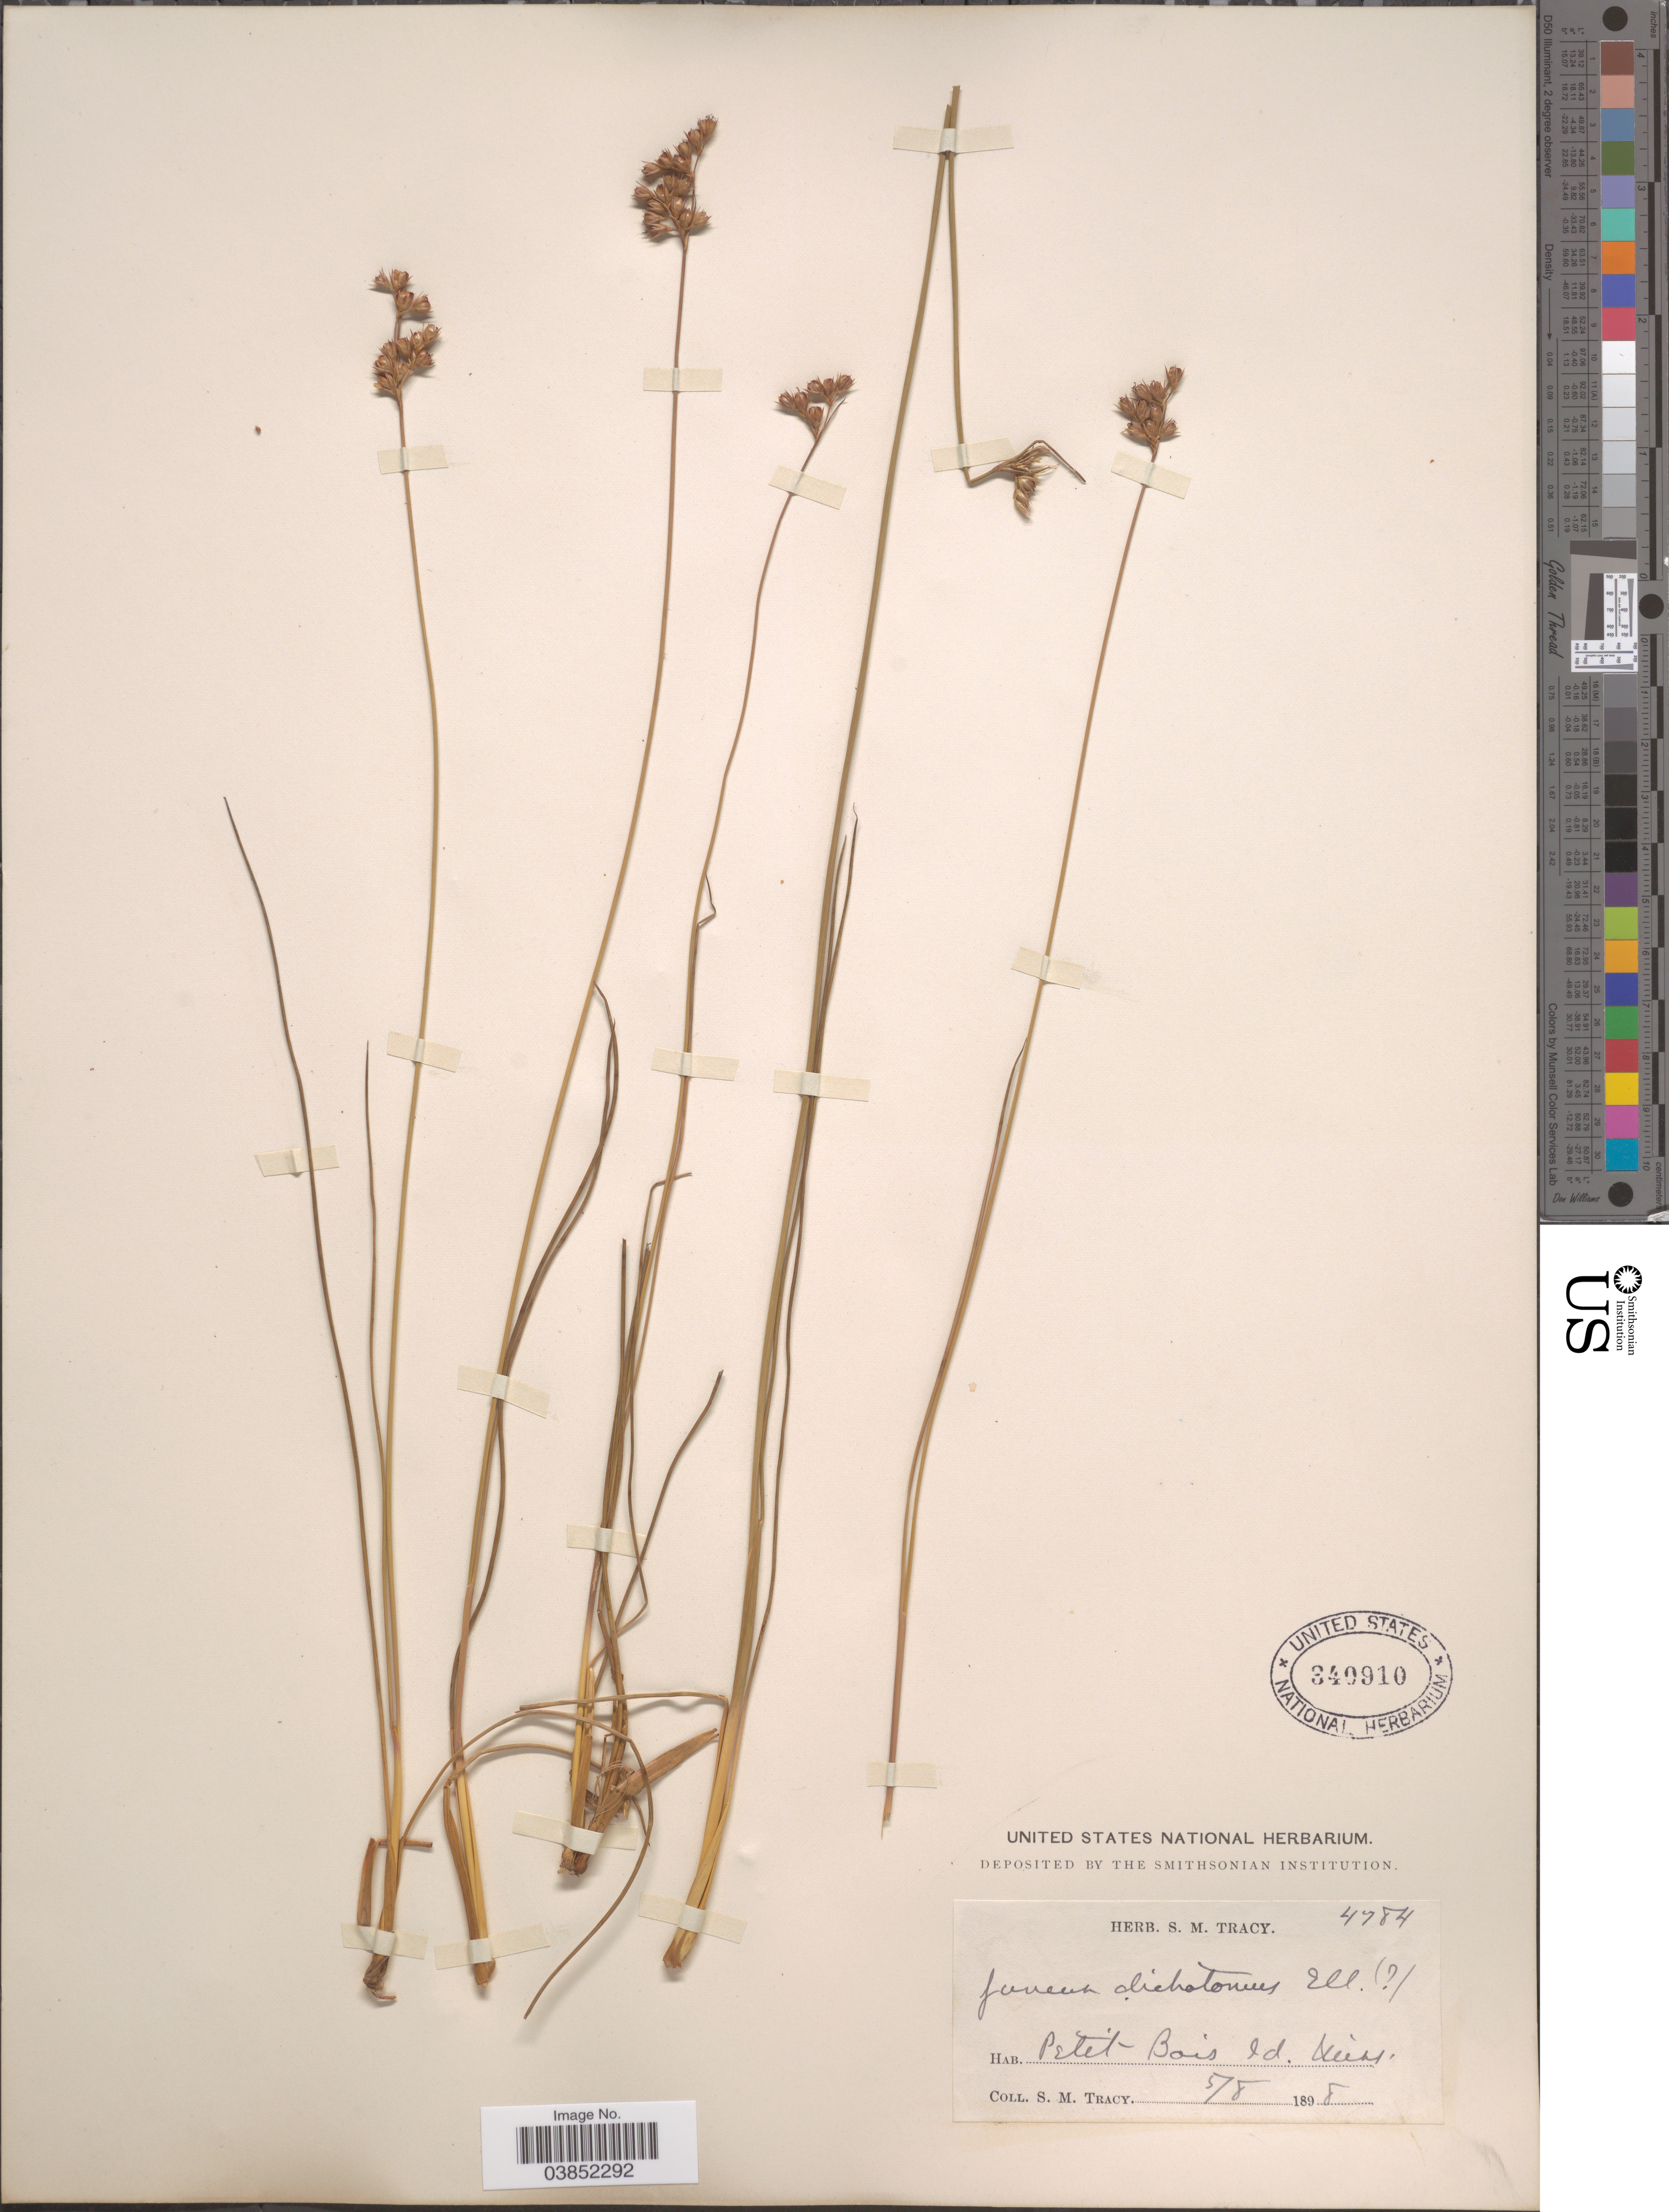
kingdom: Plantae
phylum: Tracheophyta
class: Liliopsida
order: Poales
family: Juncaceae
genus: Juncus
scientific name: Juncus dichotomus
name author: Elliott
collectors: S. M. Tracy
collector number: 4784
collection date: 1898-05-08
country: United States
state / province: Mississippi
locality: Petit Bois Id.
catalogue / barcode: US 340910